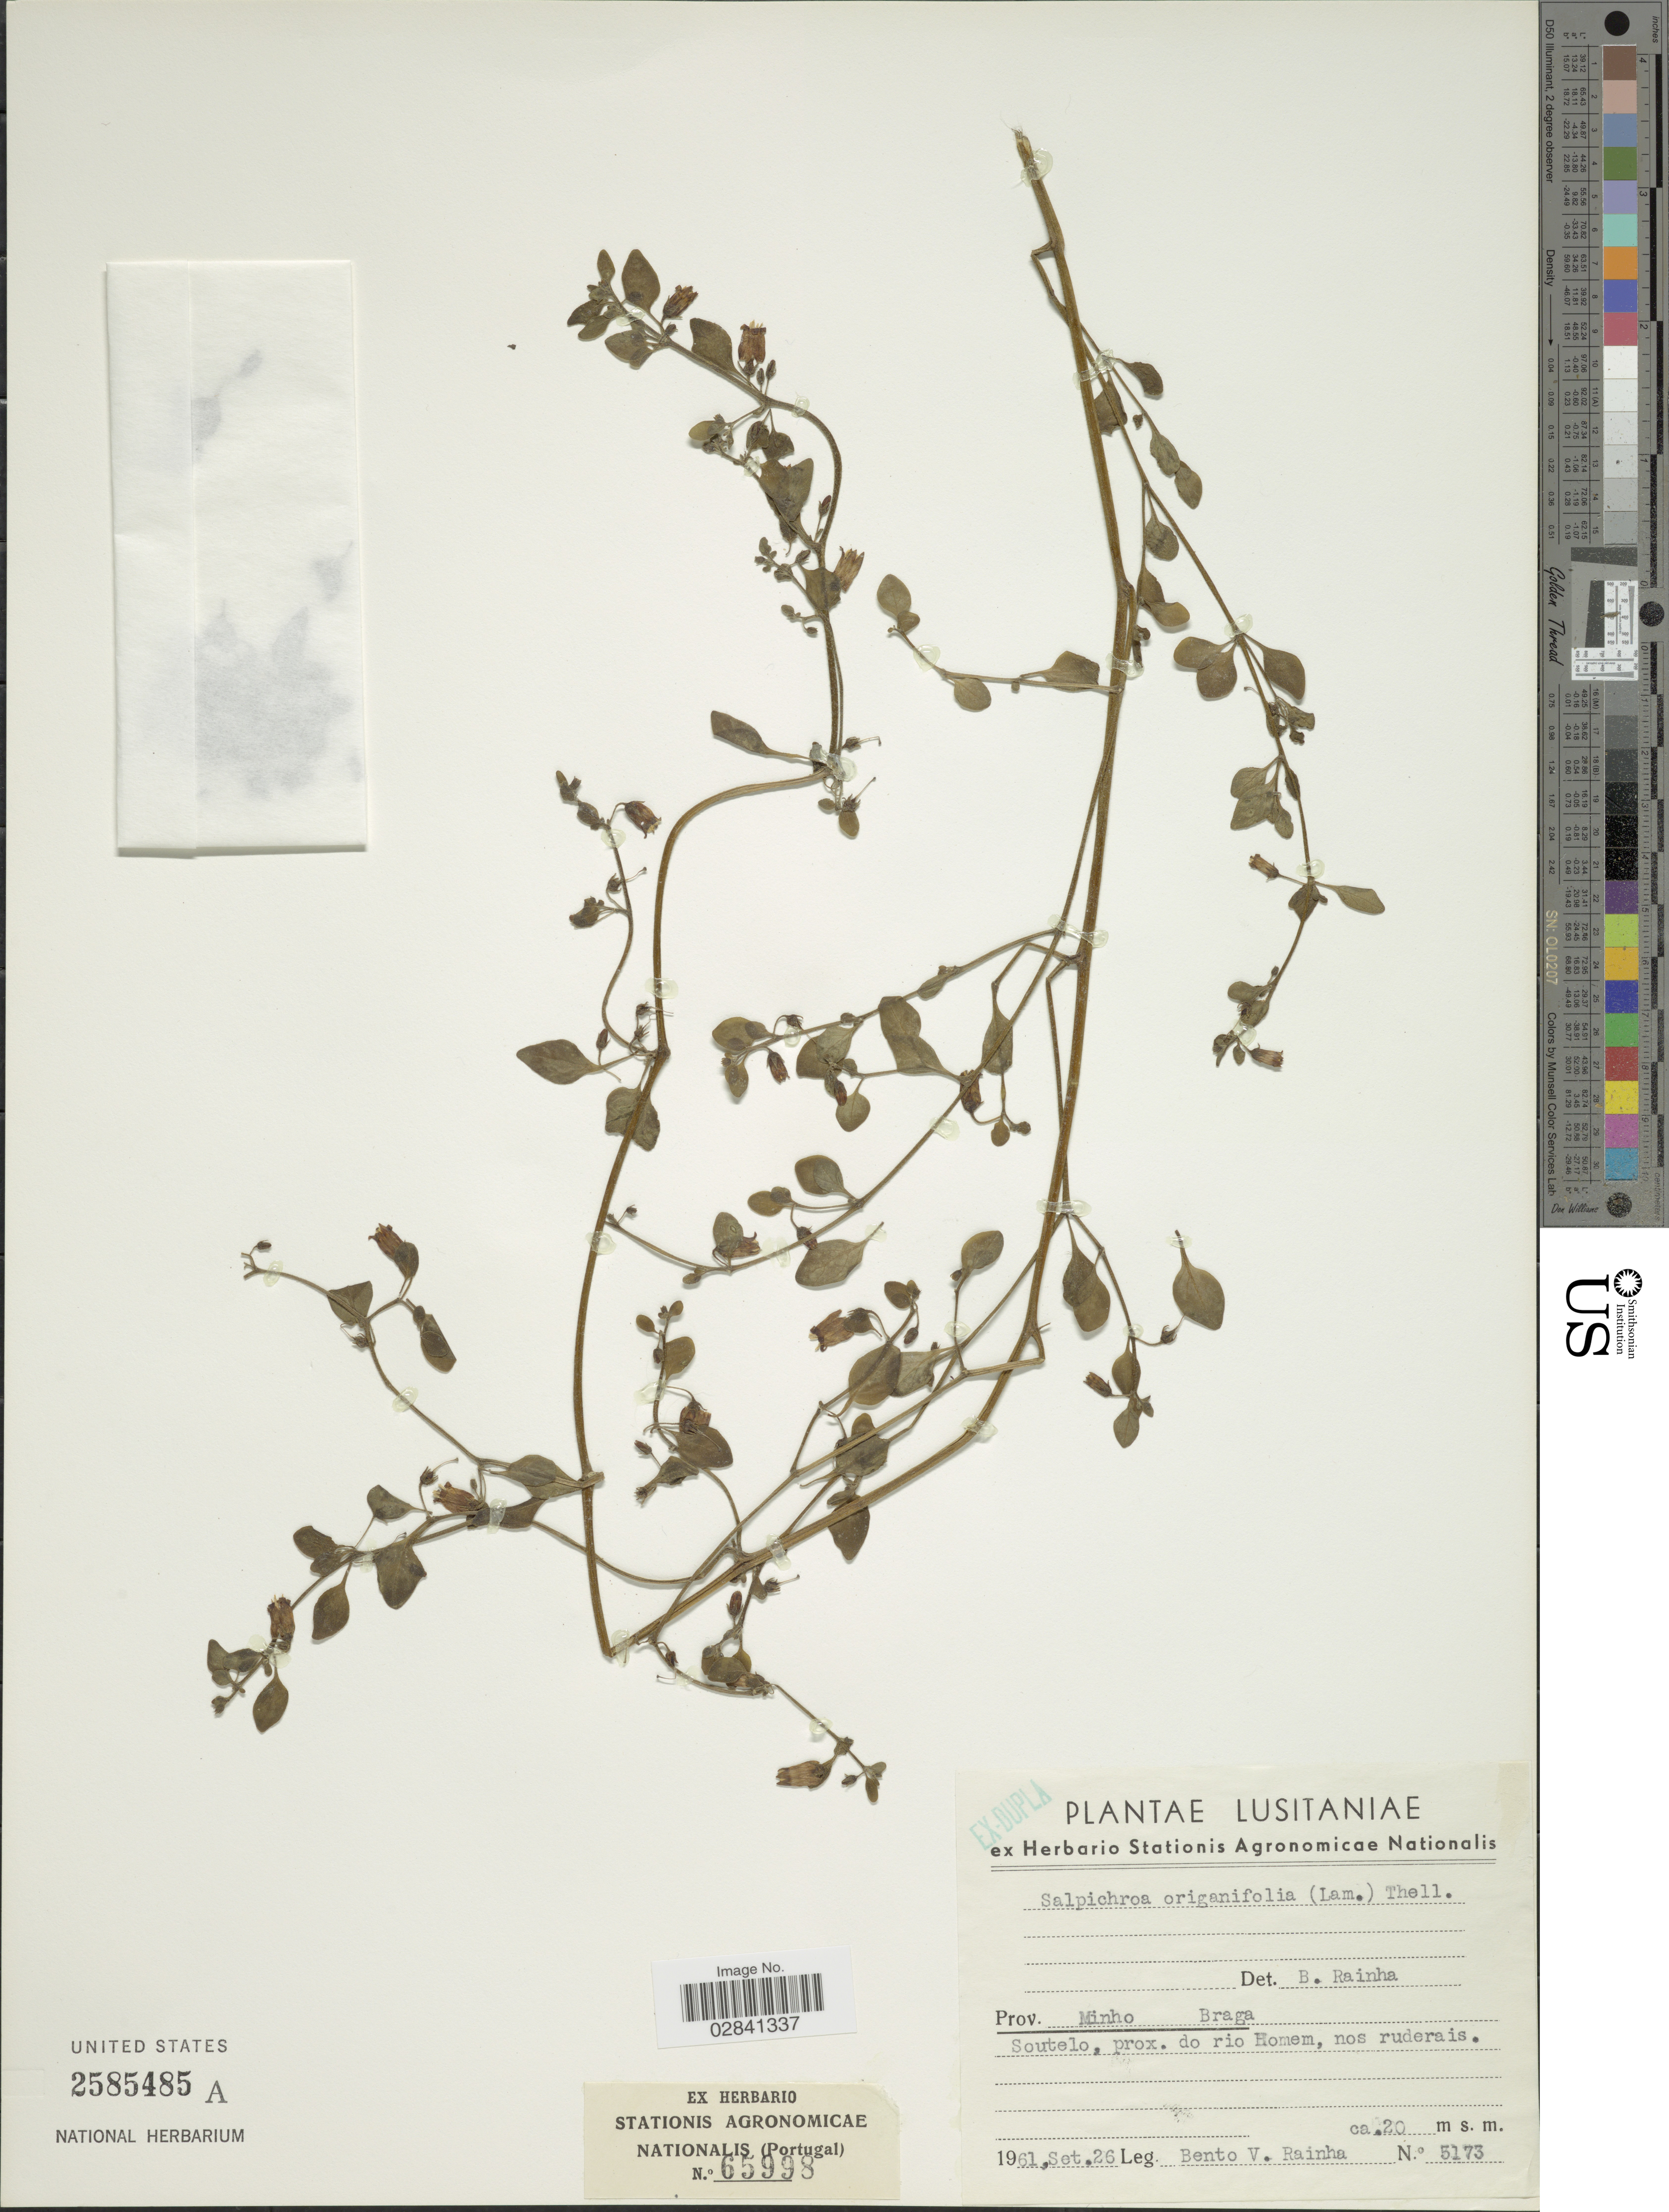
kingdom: Plantae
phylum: Tracheophyta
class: Magnoliopsida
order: Solanales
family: Solanaceae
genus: Salpichroa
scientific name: Salpichroa origanifolia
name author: (Lam.) Baill.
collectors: B. Rainha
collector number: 5173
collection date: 1961-09-26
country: Portugal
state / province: Braga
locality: Prov. Minho Braga. Soutelo, prox. do rio Homem, nos ruderais.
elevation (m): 20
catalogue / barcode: US 2585485A